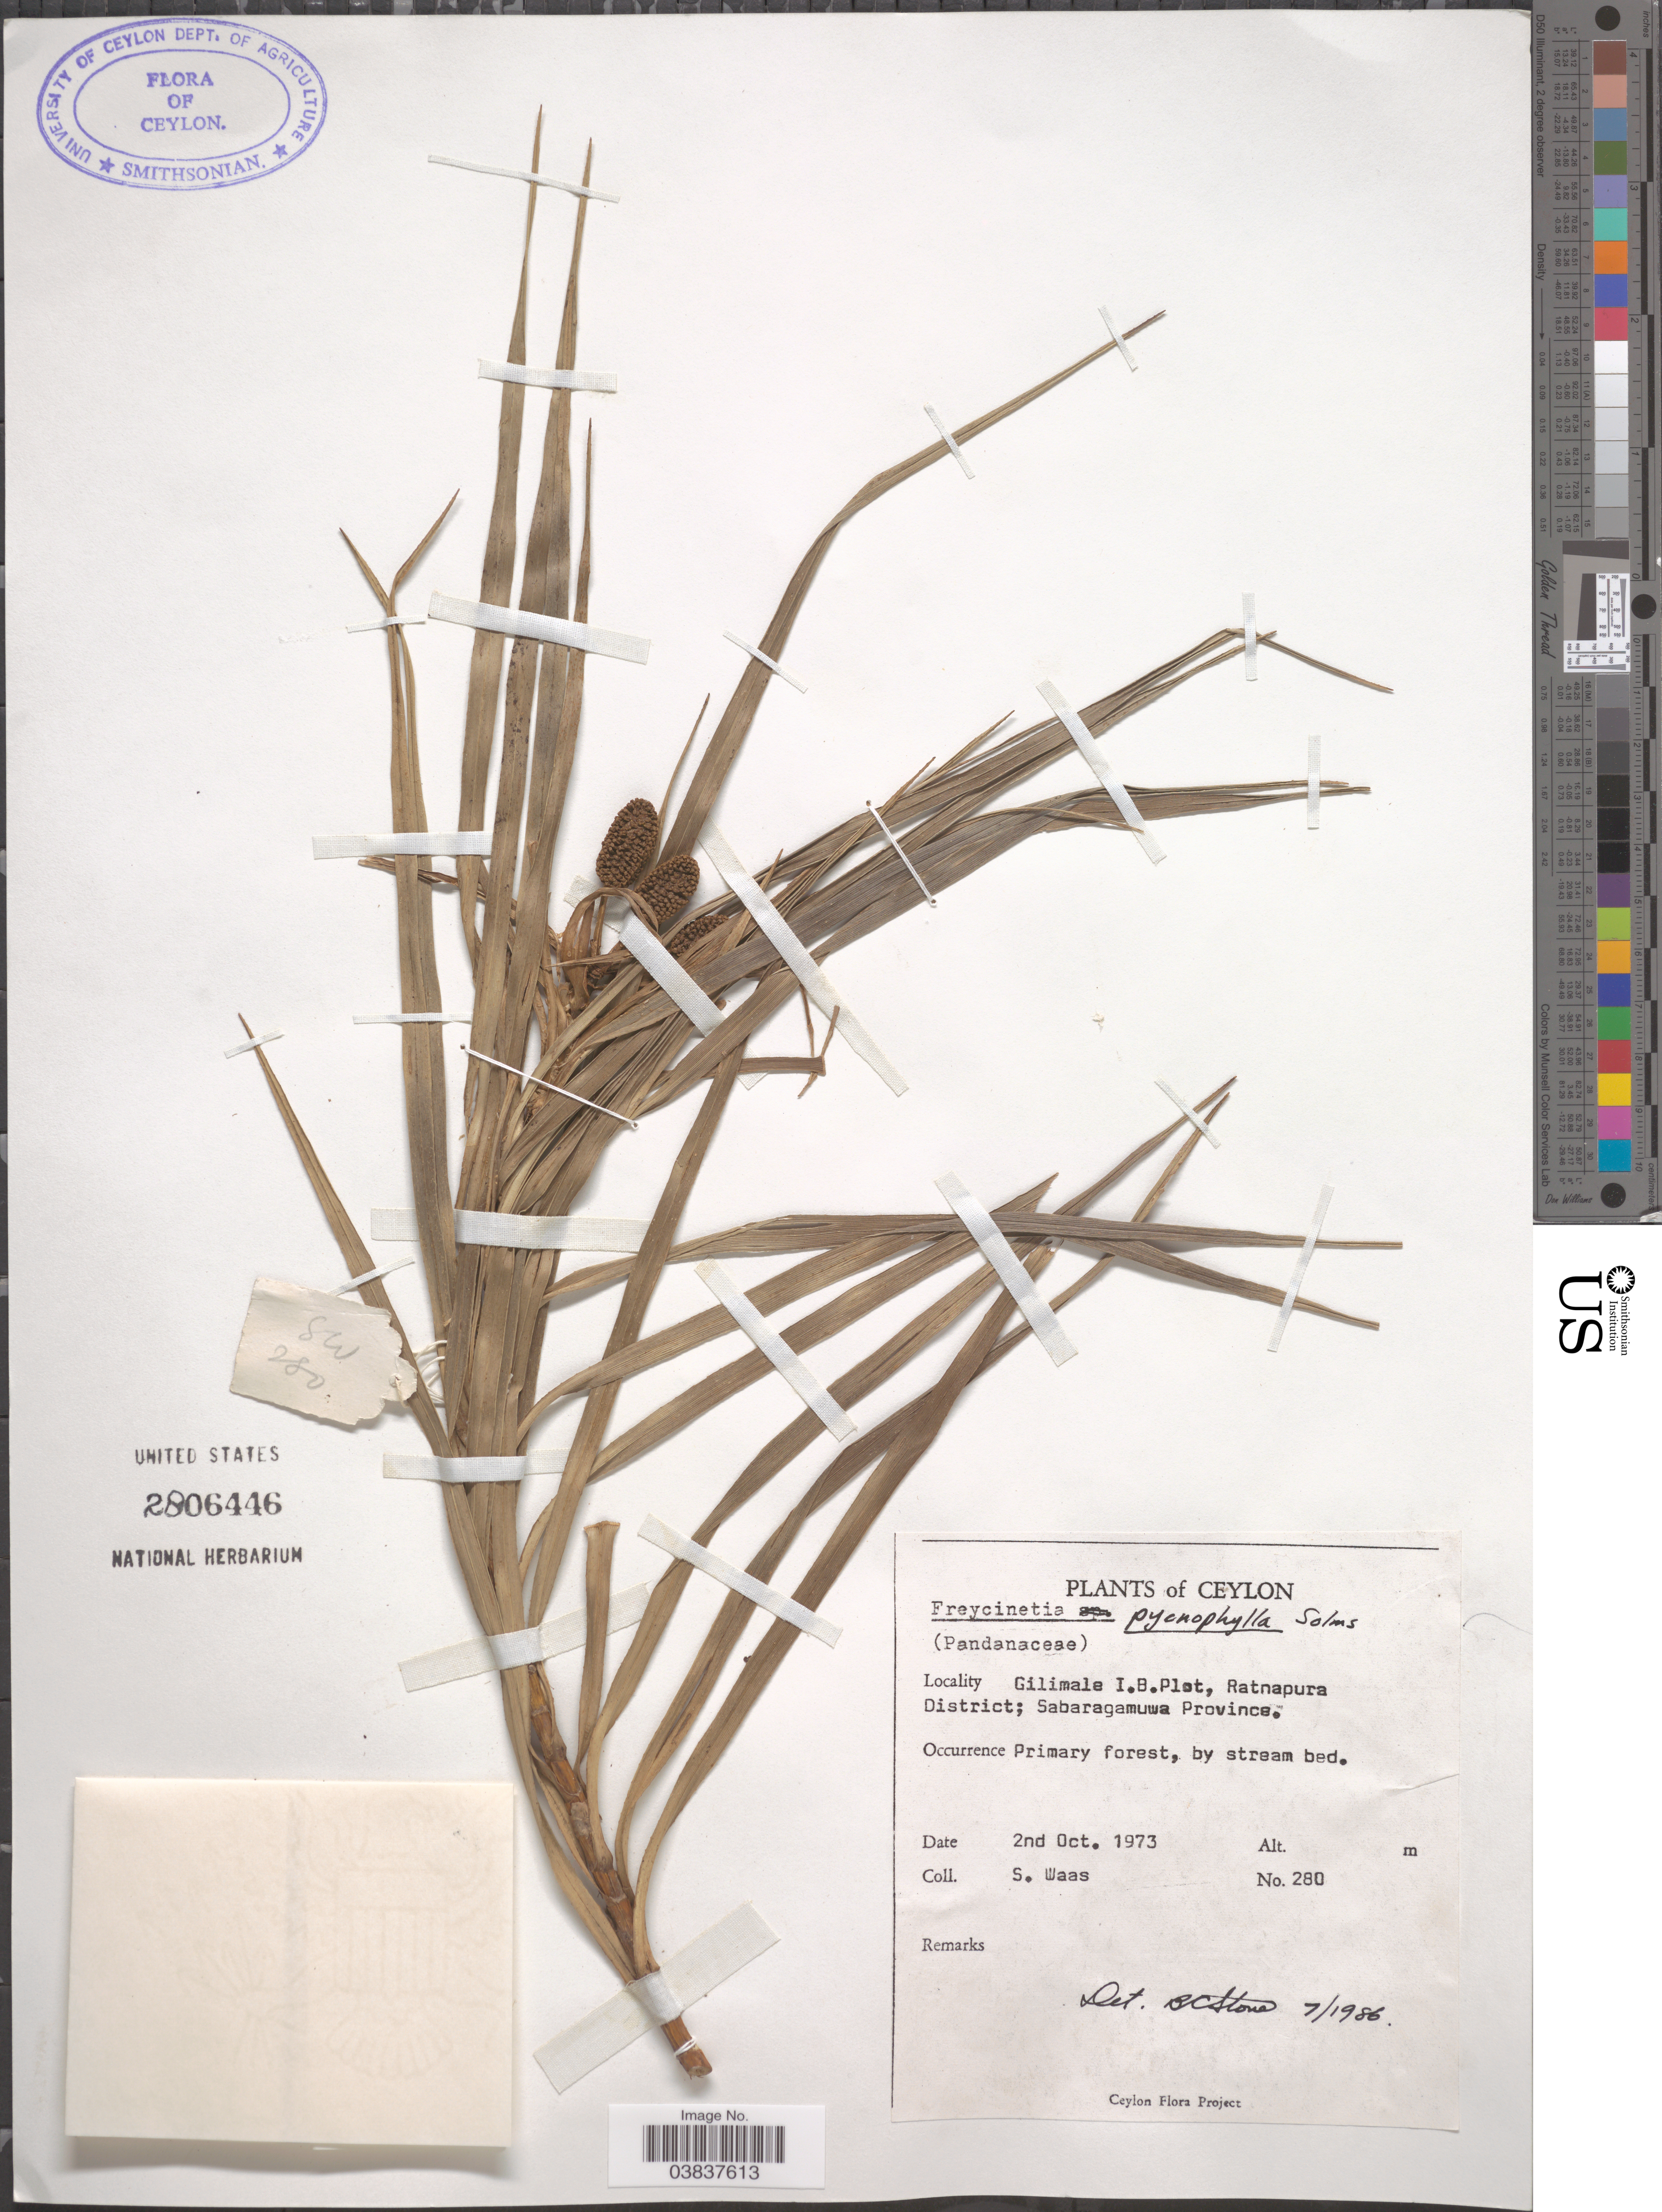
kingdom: Plantae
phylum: Tracheophyta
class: Liliopsida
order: Pandanales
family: Pandanaceae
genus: Freycinetia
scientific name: Freycinetia pycnocephala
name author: Solms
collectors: S. Waas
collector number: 280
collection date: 1973-10-02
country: Sri Lanka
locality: Ceylon. Gilimale I.B.Plot, Ratnapura District; Sabaragamuwa Province.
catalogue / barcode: US 2806446